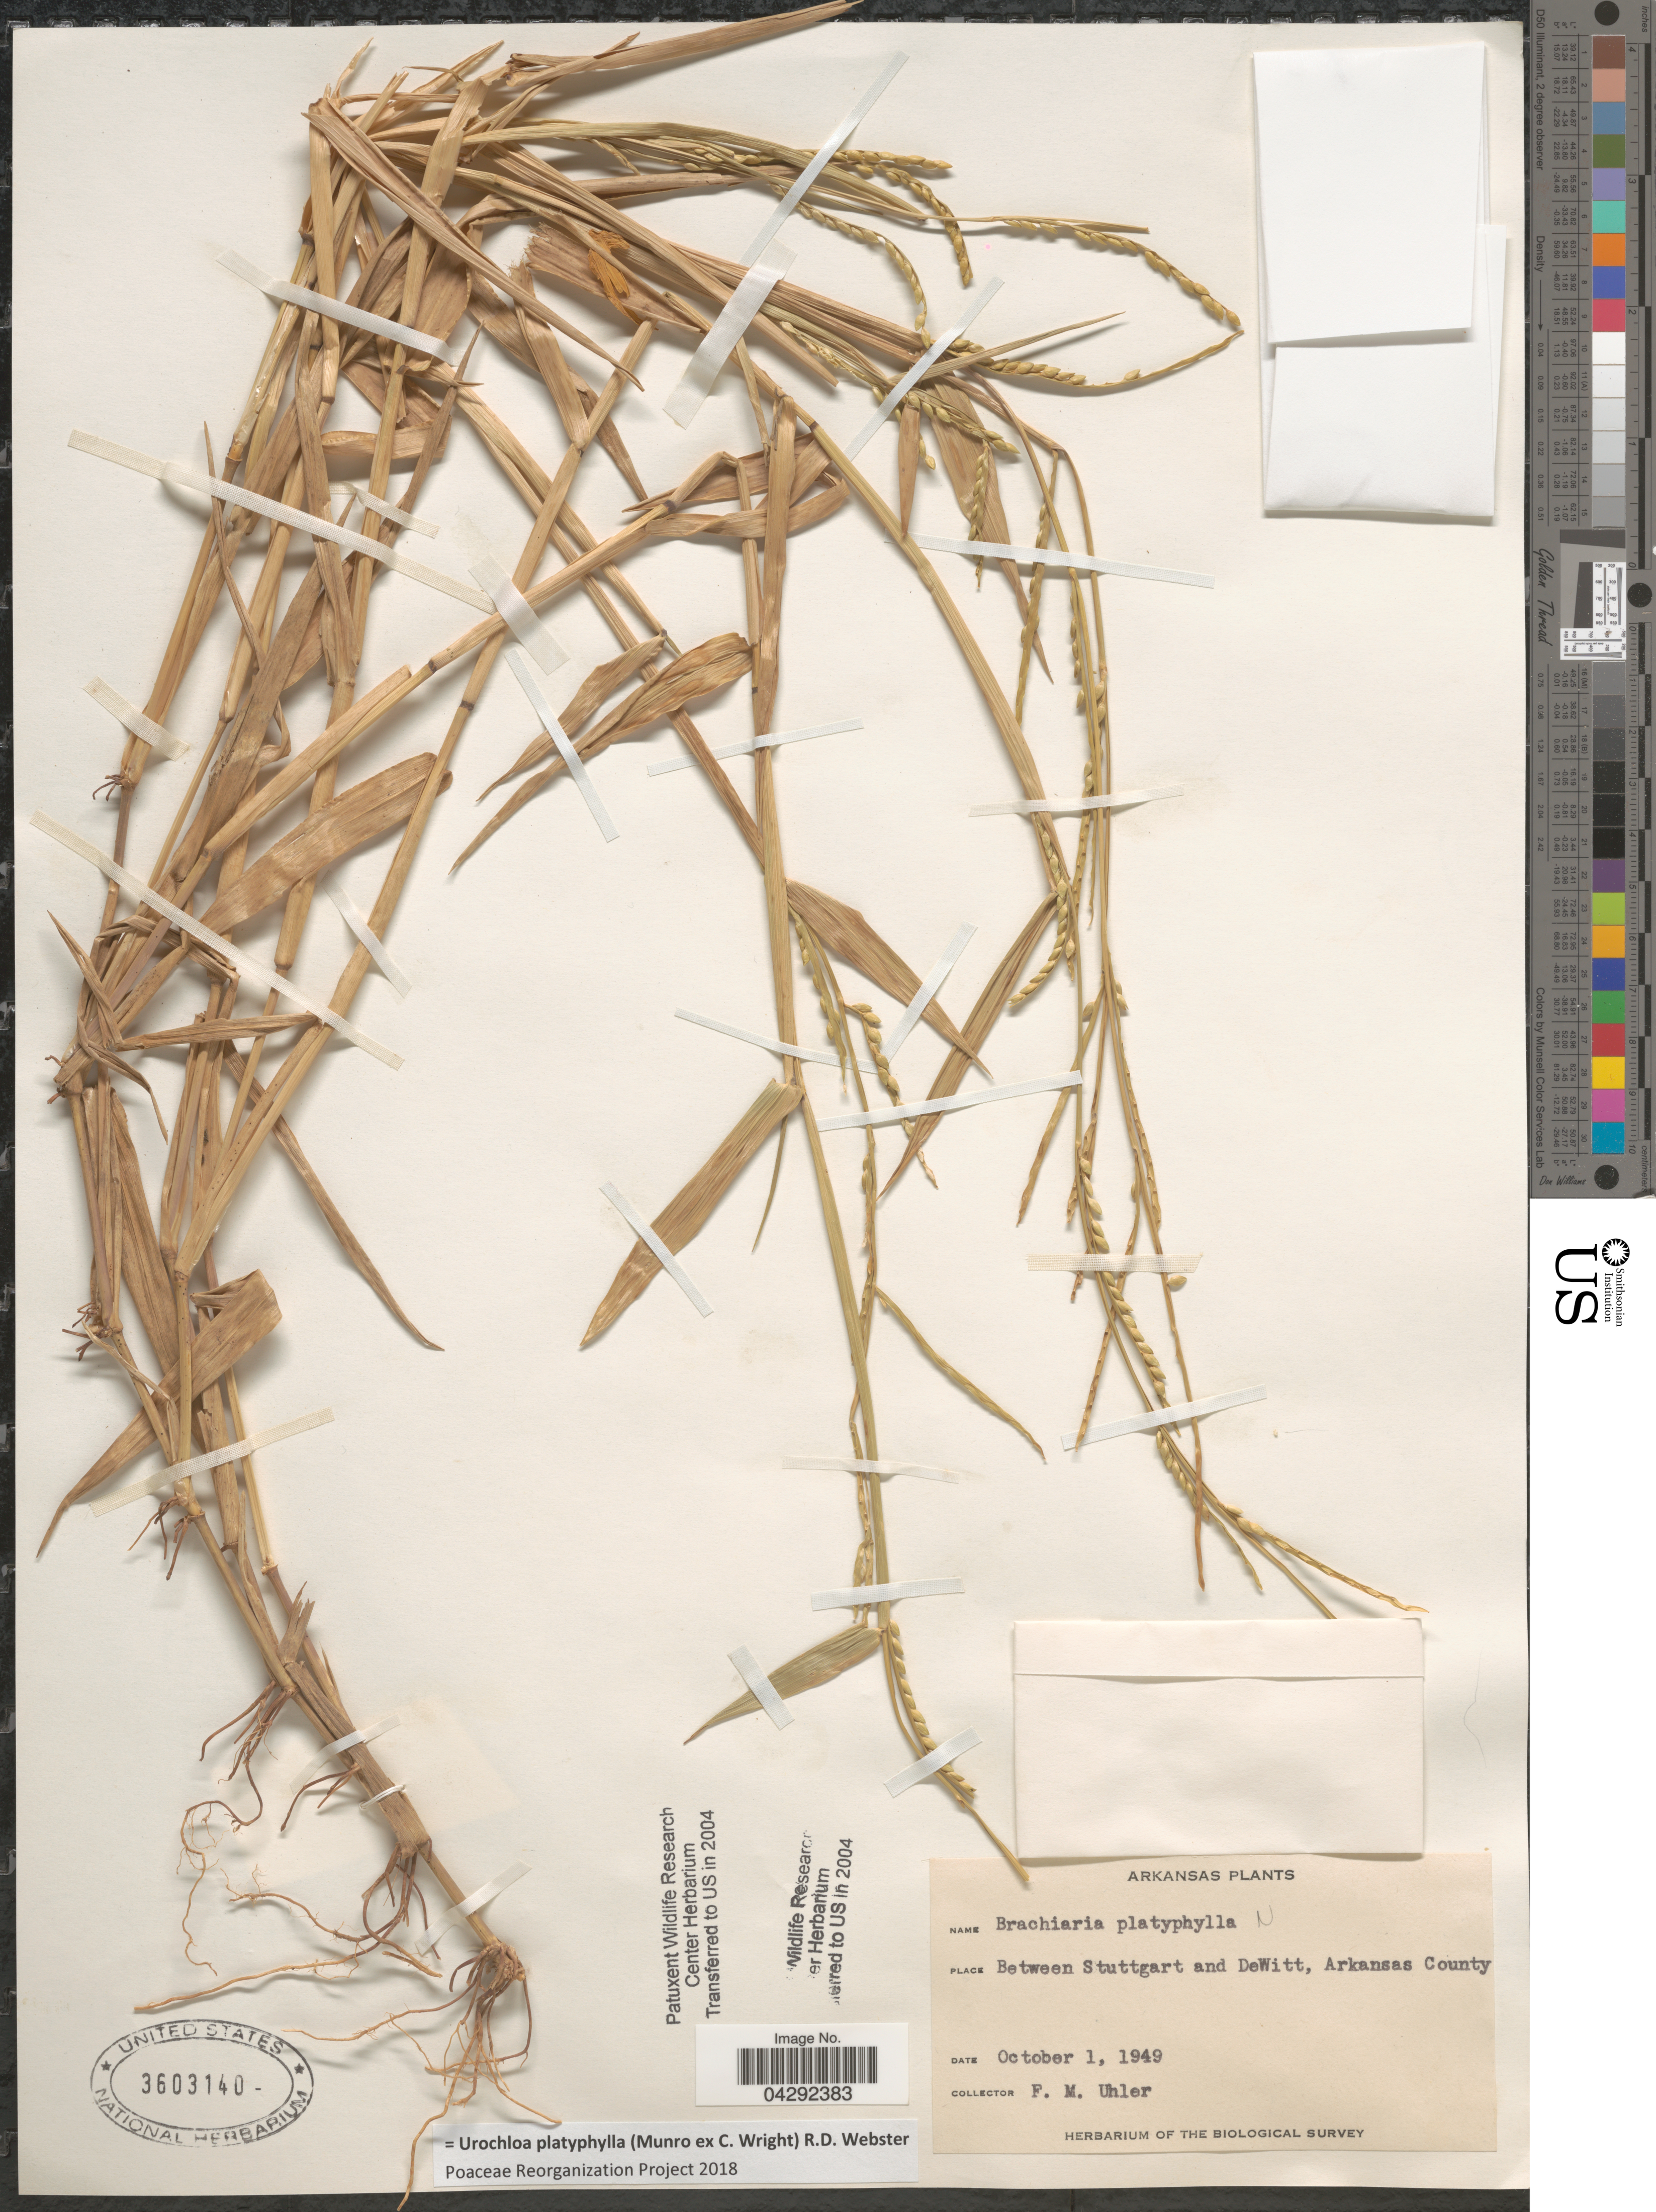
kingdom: Plantae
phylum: Tracheophyta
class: Liliopsida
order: Poales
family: Poaceae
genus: Urochloa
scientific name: Urochloa platyphylla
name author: (Munro ex C. Wright) R.D. Webster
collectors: F. M. Uhler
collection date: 1949-10-01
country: United States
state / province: Arkansas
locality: Between Stuttgart and DeWitt, Arkansas County. The Biological Survey.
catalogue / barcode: US 3603140